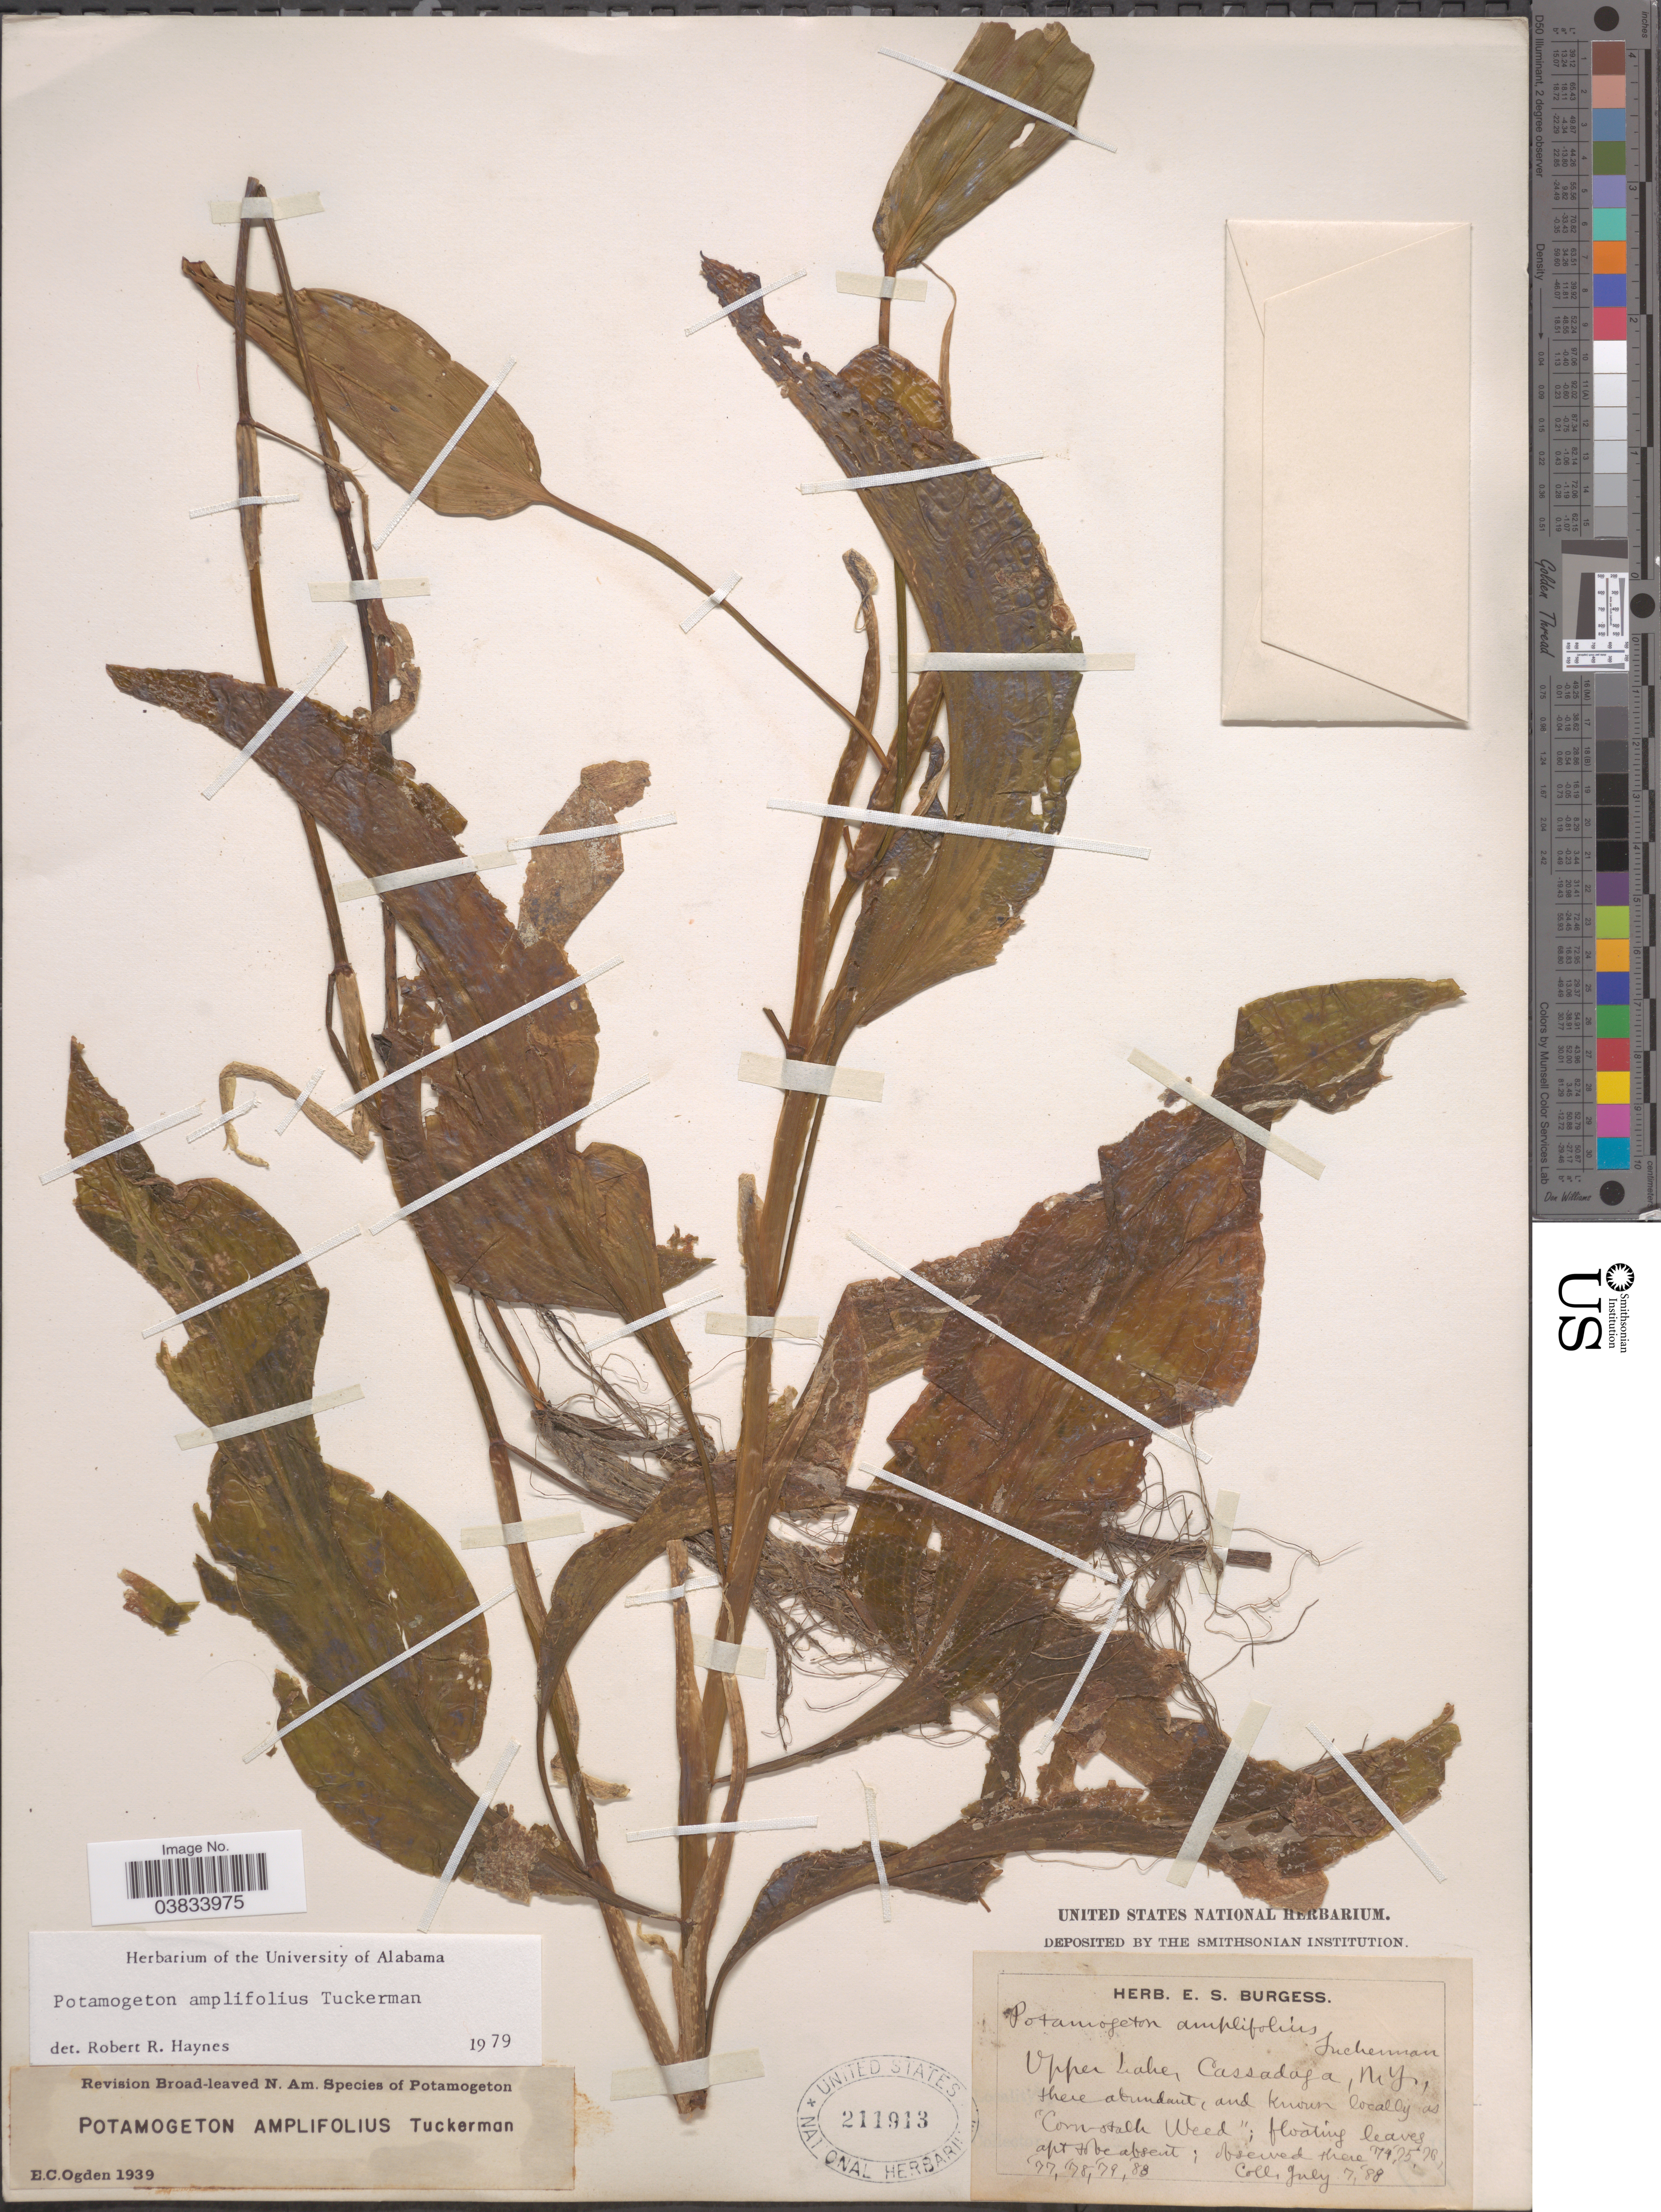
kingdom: Plantae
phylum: Tracheophyta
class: Liliopsida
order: Alismatales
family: Potamogetonaceae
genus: Potamogeton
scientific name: Potamogeton amplifolius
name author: Tuckerm.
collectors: ex herb. E. S. Burgess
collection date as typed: Transcribed d/m/y: 7/7/88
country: United States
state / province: New York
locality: Upper Lake, Cassadaga.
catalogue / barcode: US 211913